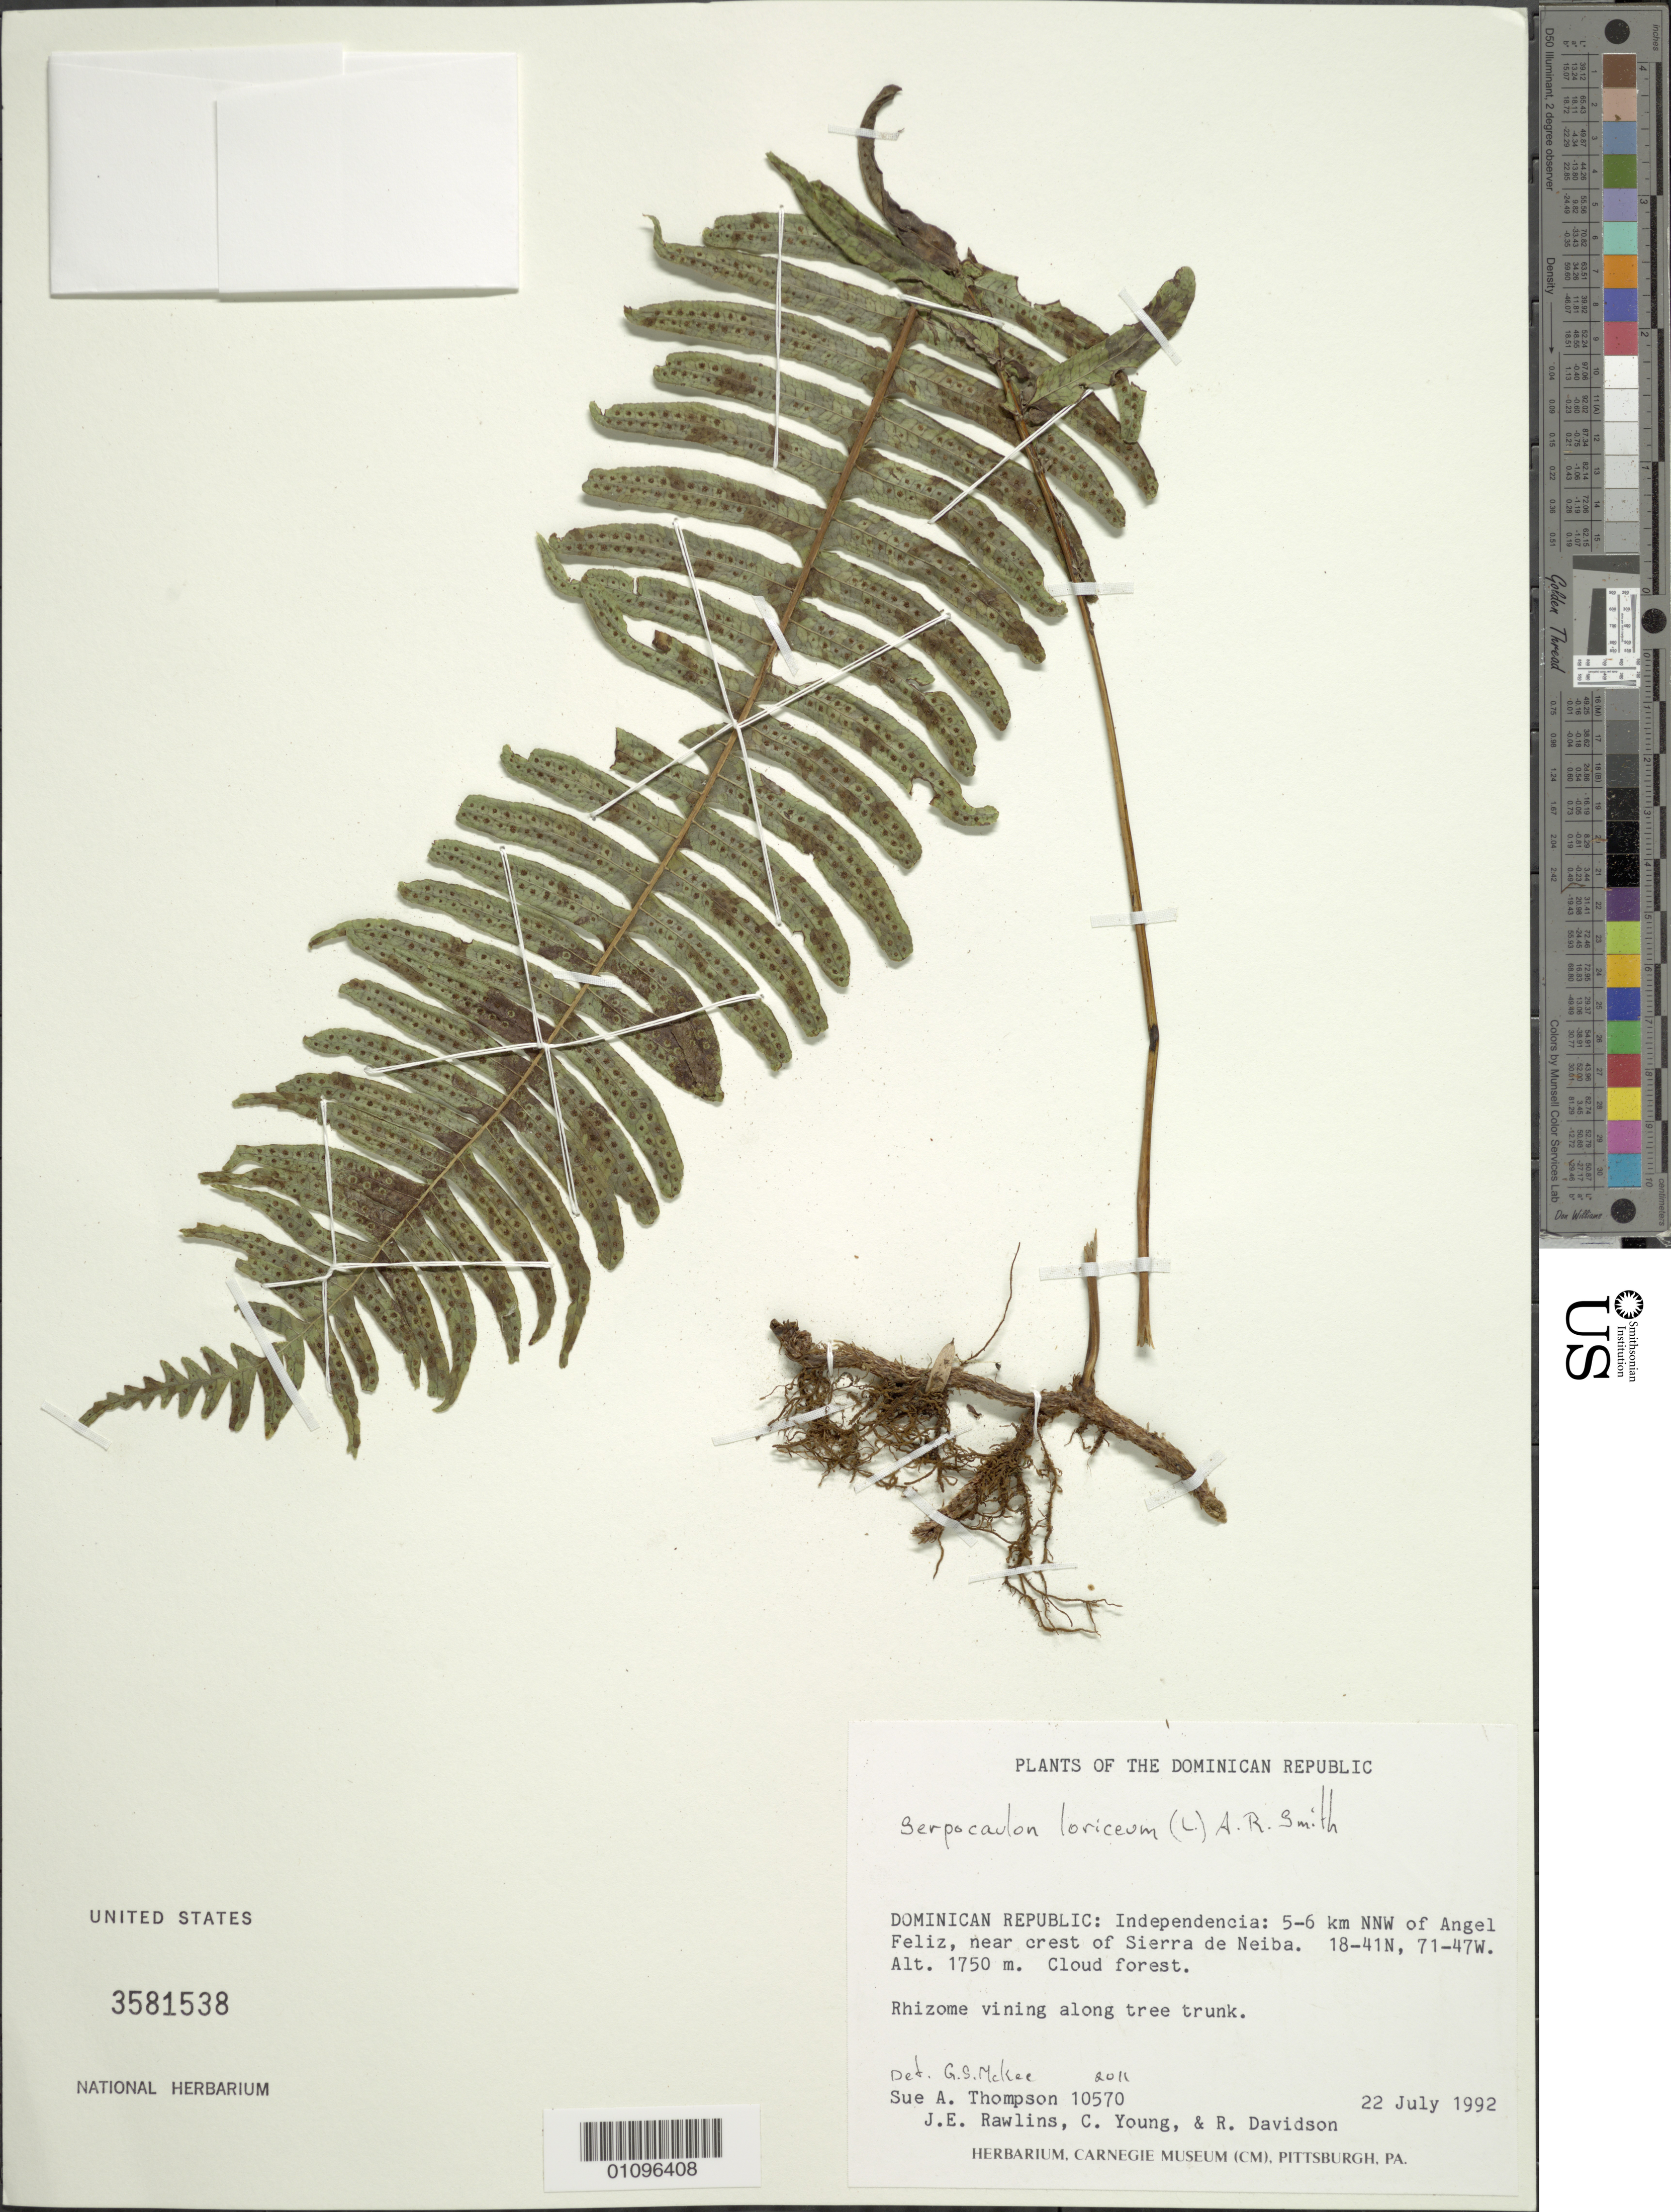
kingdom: Plantae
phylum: Tracheophyta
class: Polypodiopsida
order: Polypodiales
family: Polypodiaceae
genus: Serpocaulon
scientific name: Serpocaulon loriceum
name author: (L.) A.R. Sm.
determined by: McKee, G. S., (US), NMNH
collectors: S. A. Thompson, J. Rawlins, C. Young & R. Davidson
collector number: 10570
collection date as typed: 22 Jul 1992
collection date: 1992-07-22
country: Dominican Republic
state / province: Independencia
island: Hispaniola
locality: Angel Feliz, 5-6 km NNW of, near crest of Sierra de Neiba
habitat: Cloud forest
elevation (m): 1750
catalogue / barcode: US 3581538